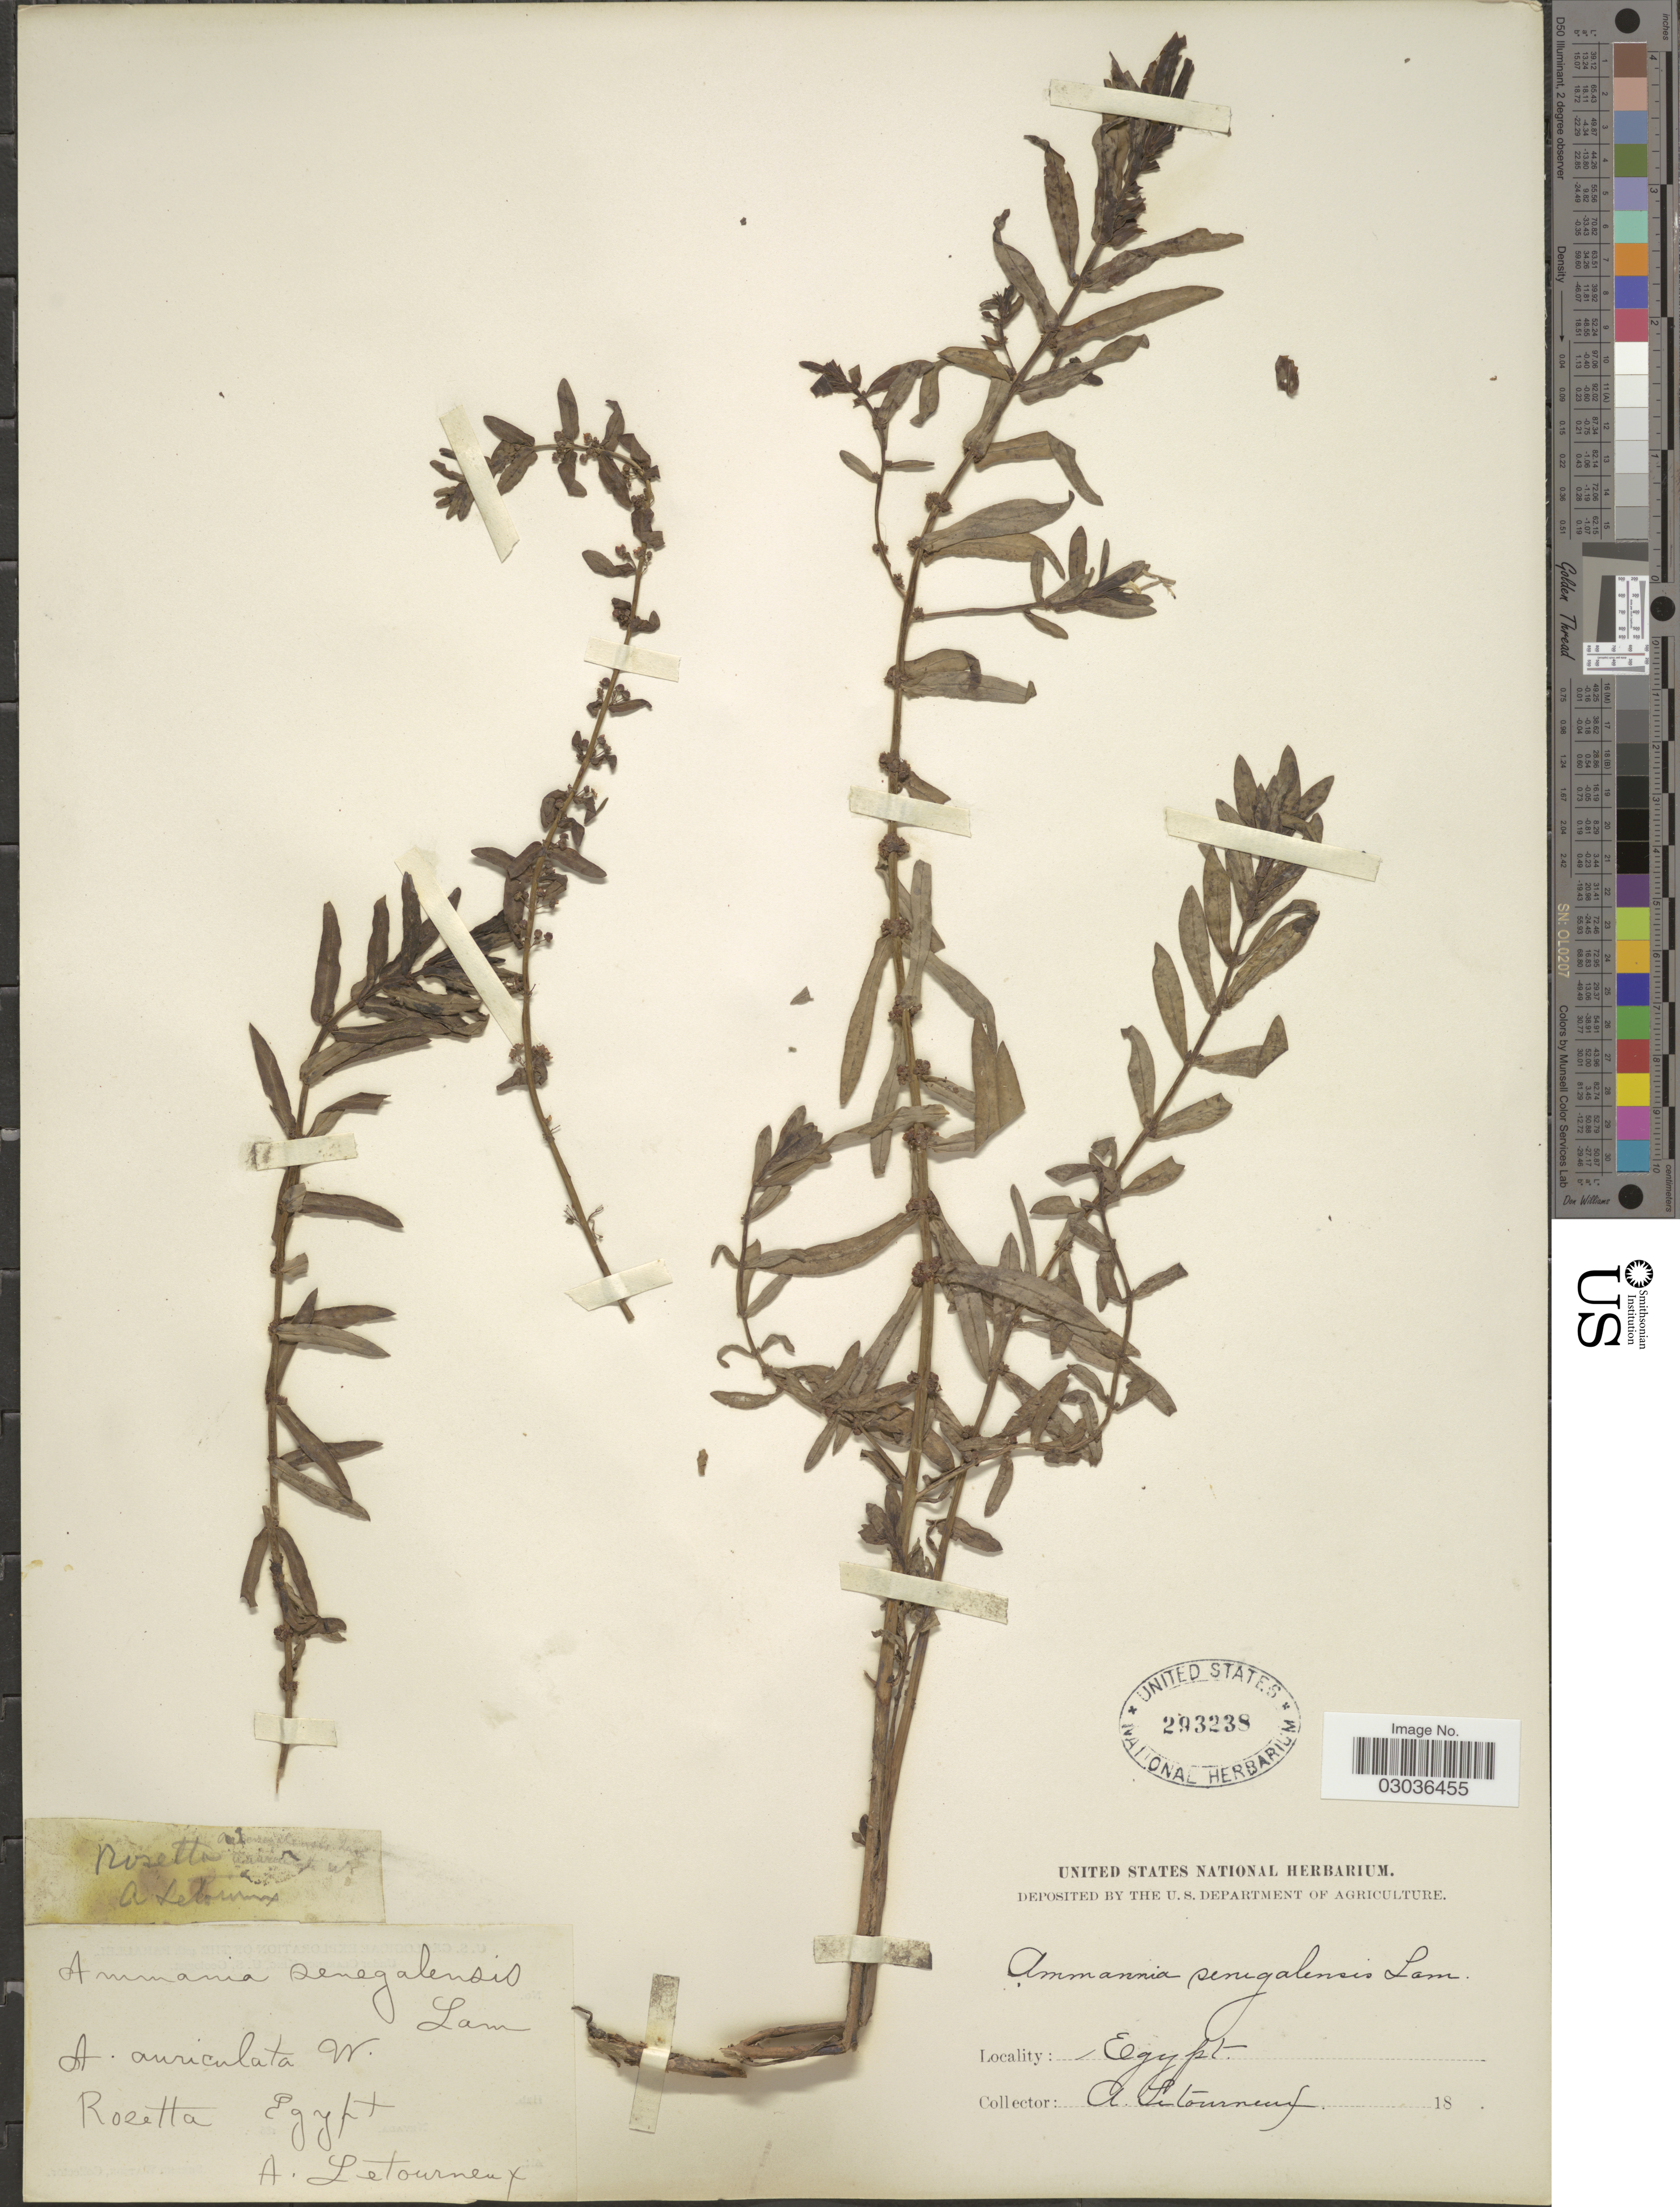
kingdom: Plantae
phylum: Tracheophyta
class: Magnoliopsida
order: Myrtales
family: Lythraceae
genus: Ammannia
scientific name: Ammannia senegalensis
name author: Lam.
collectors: A. Letourneux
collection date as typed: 18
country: Egypt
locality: Rosetta.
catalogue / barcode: US 293238